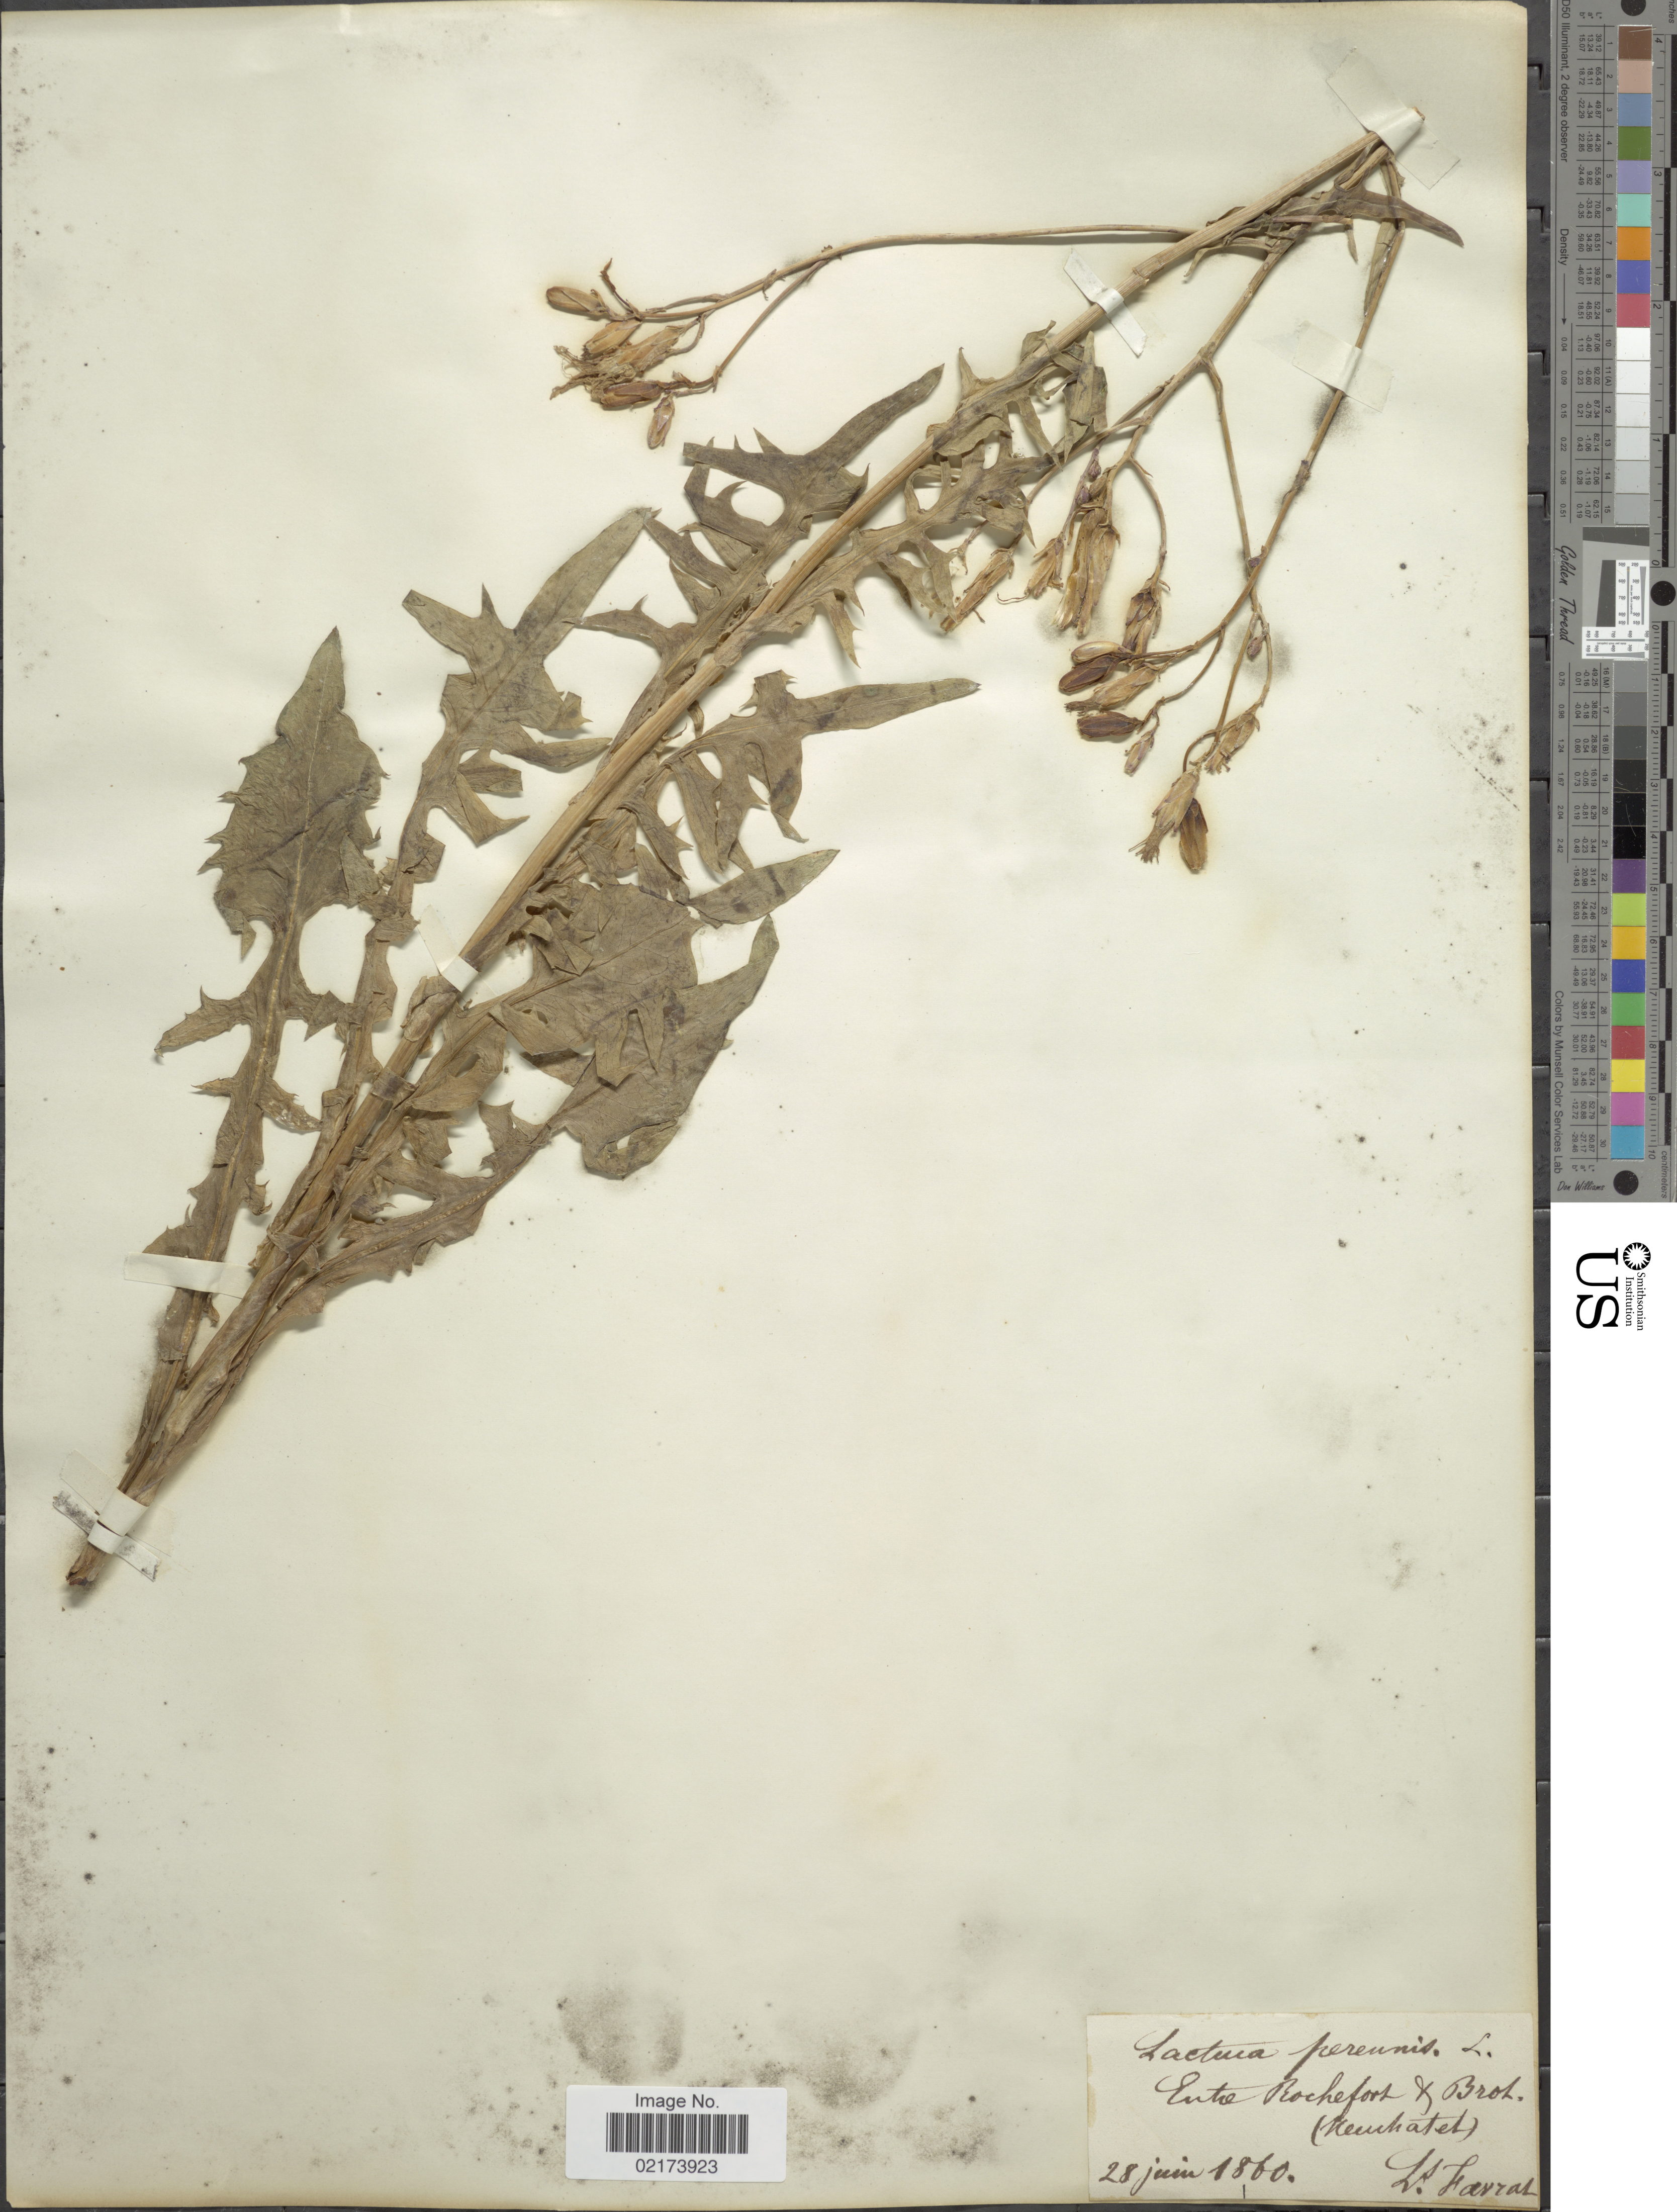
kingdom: Plantae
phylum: Tracheophyta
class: Magnoliopsida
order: Asterales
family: Asteraceae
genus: Lactuca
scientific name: Lactuca perennis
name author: L.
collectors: L. Favrat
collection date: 1860-06-28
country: Switzerland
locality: Entre Rochefort & Brot. (Neuchatel)